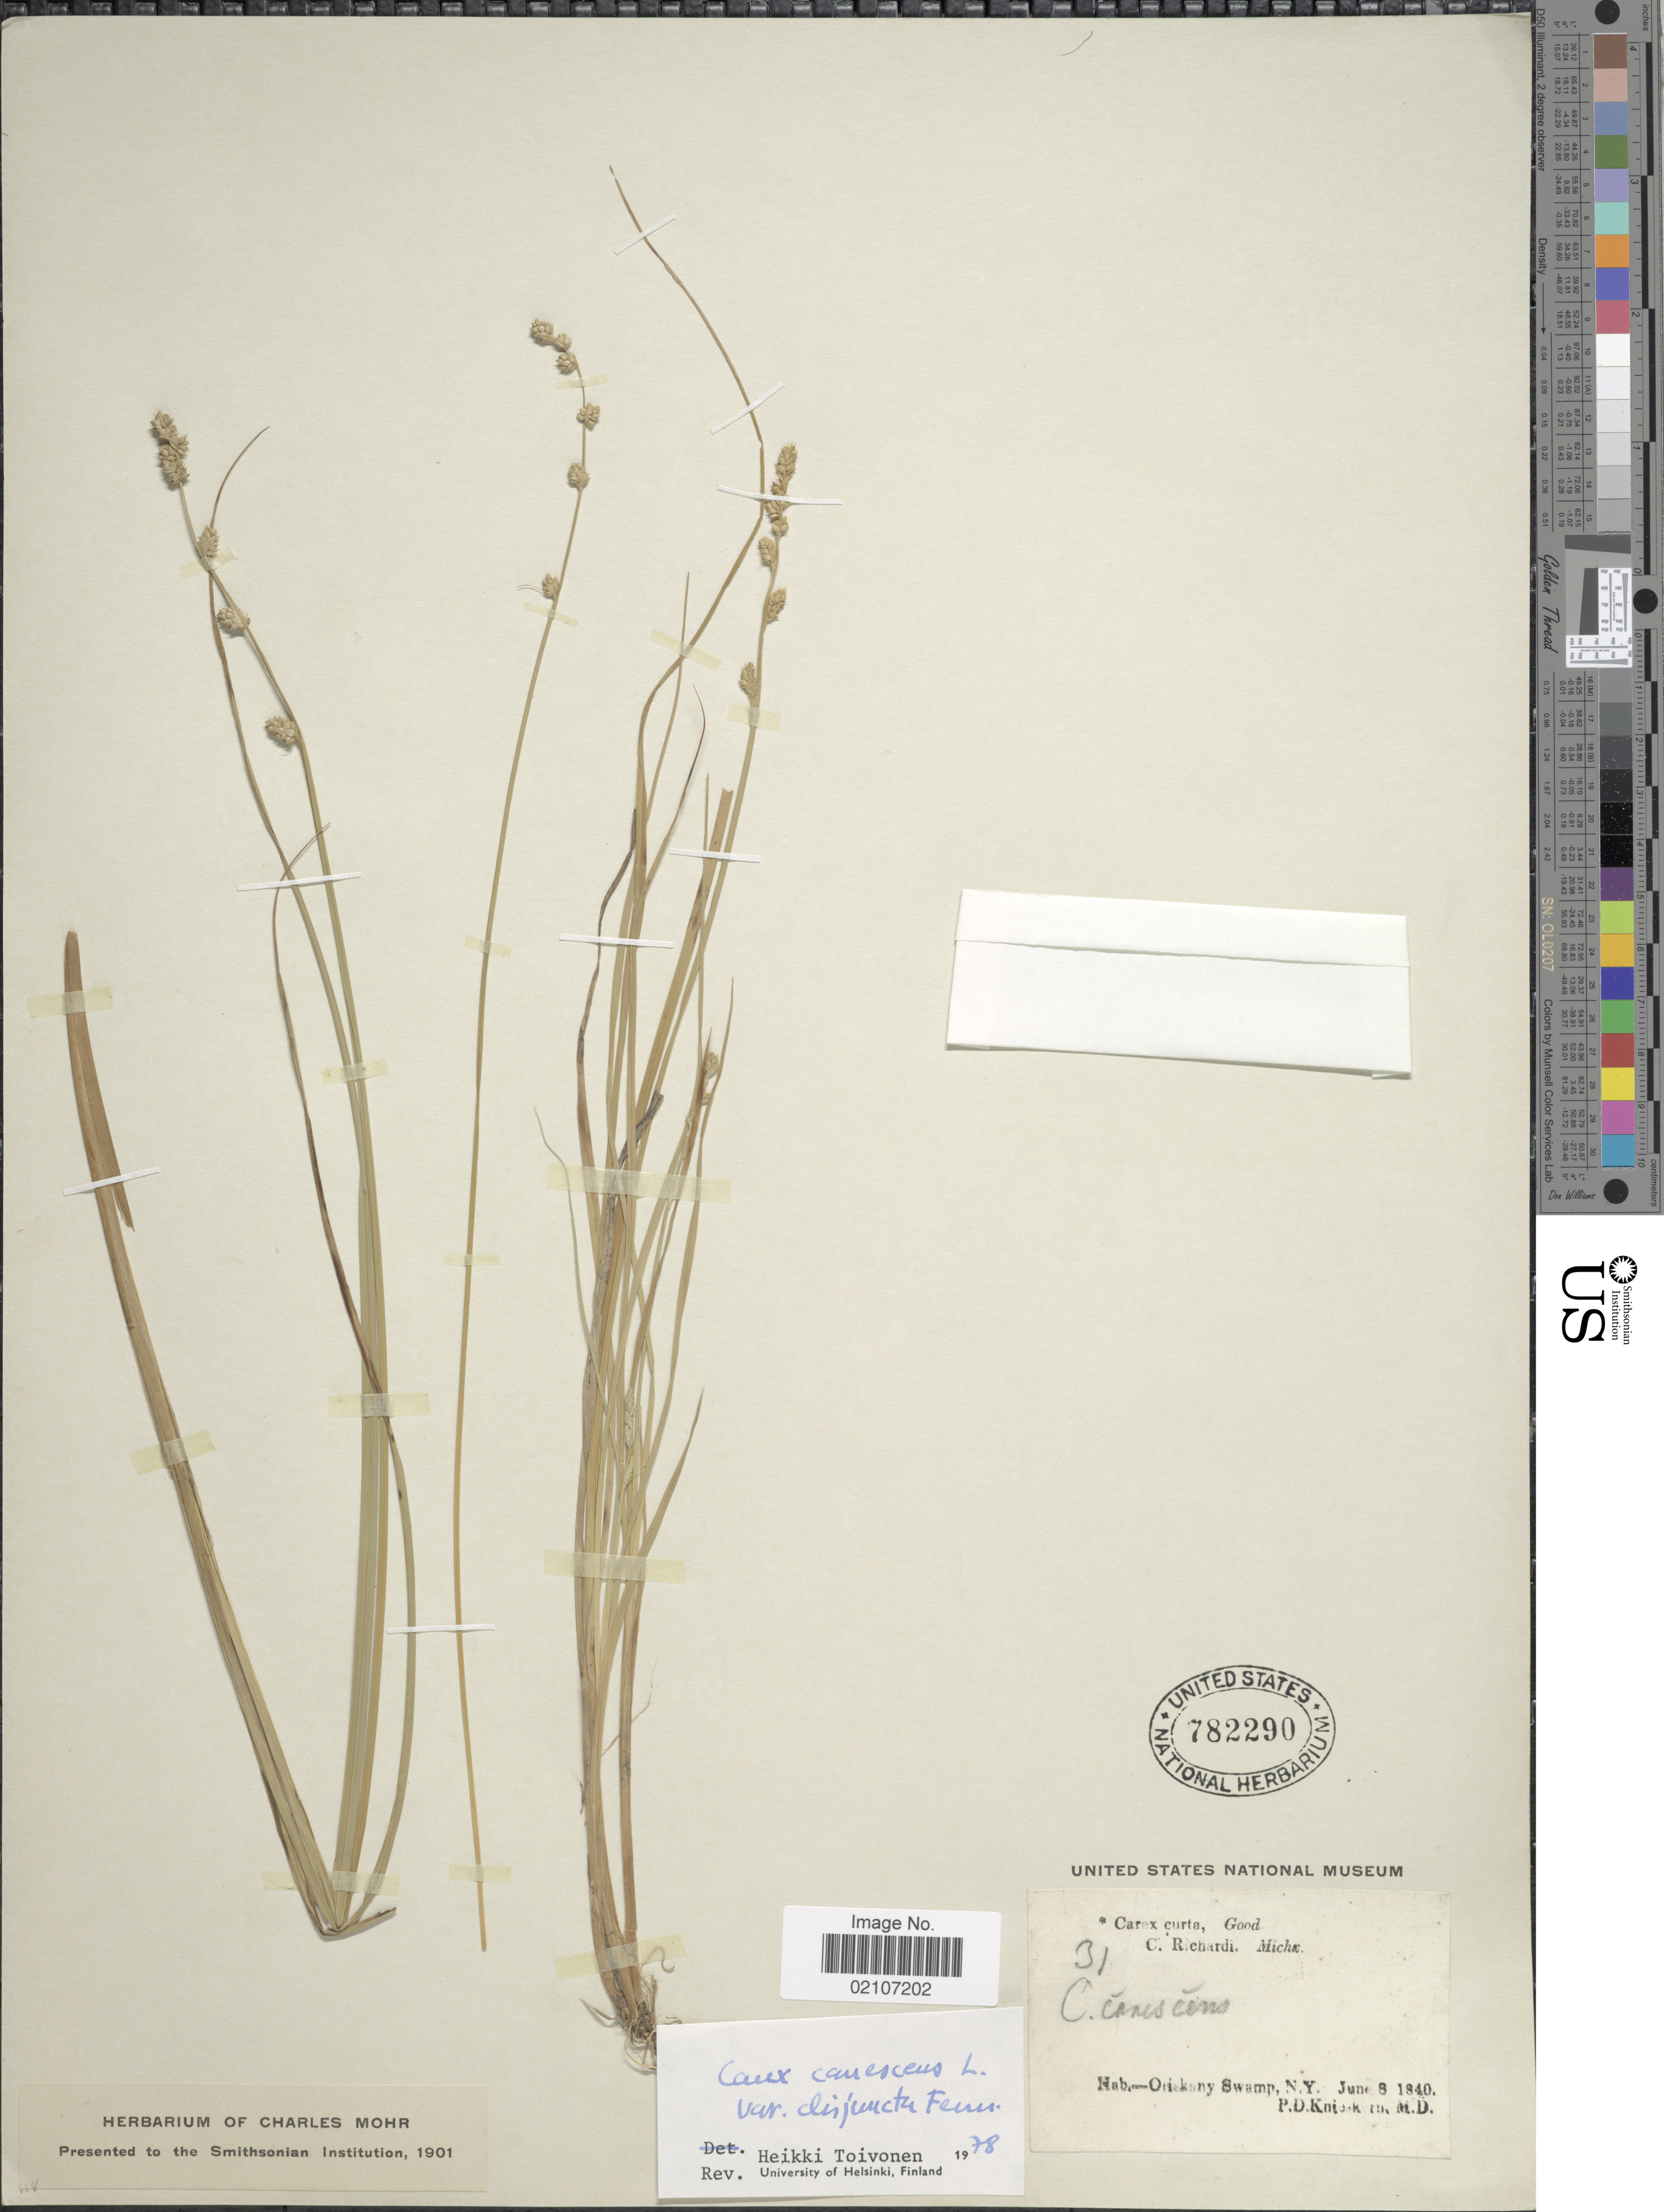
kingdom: Plantae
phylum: Tracheophyta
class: Liliopsida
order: Poales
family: Cyperaceae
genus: Carex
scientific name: Carex canescens var. disjuncta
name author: Fernald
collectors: P. D. Knieskern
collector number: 31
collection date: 1840-06-08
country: United States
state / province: New York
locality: Oriskany Swamp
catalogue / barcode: US 782290